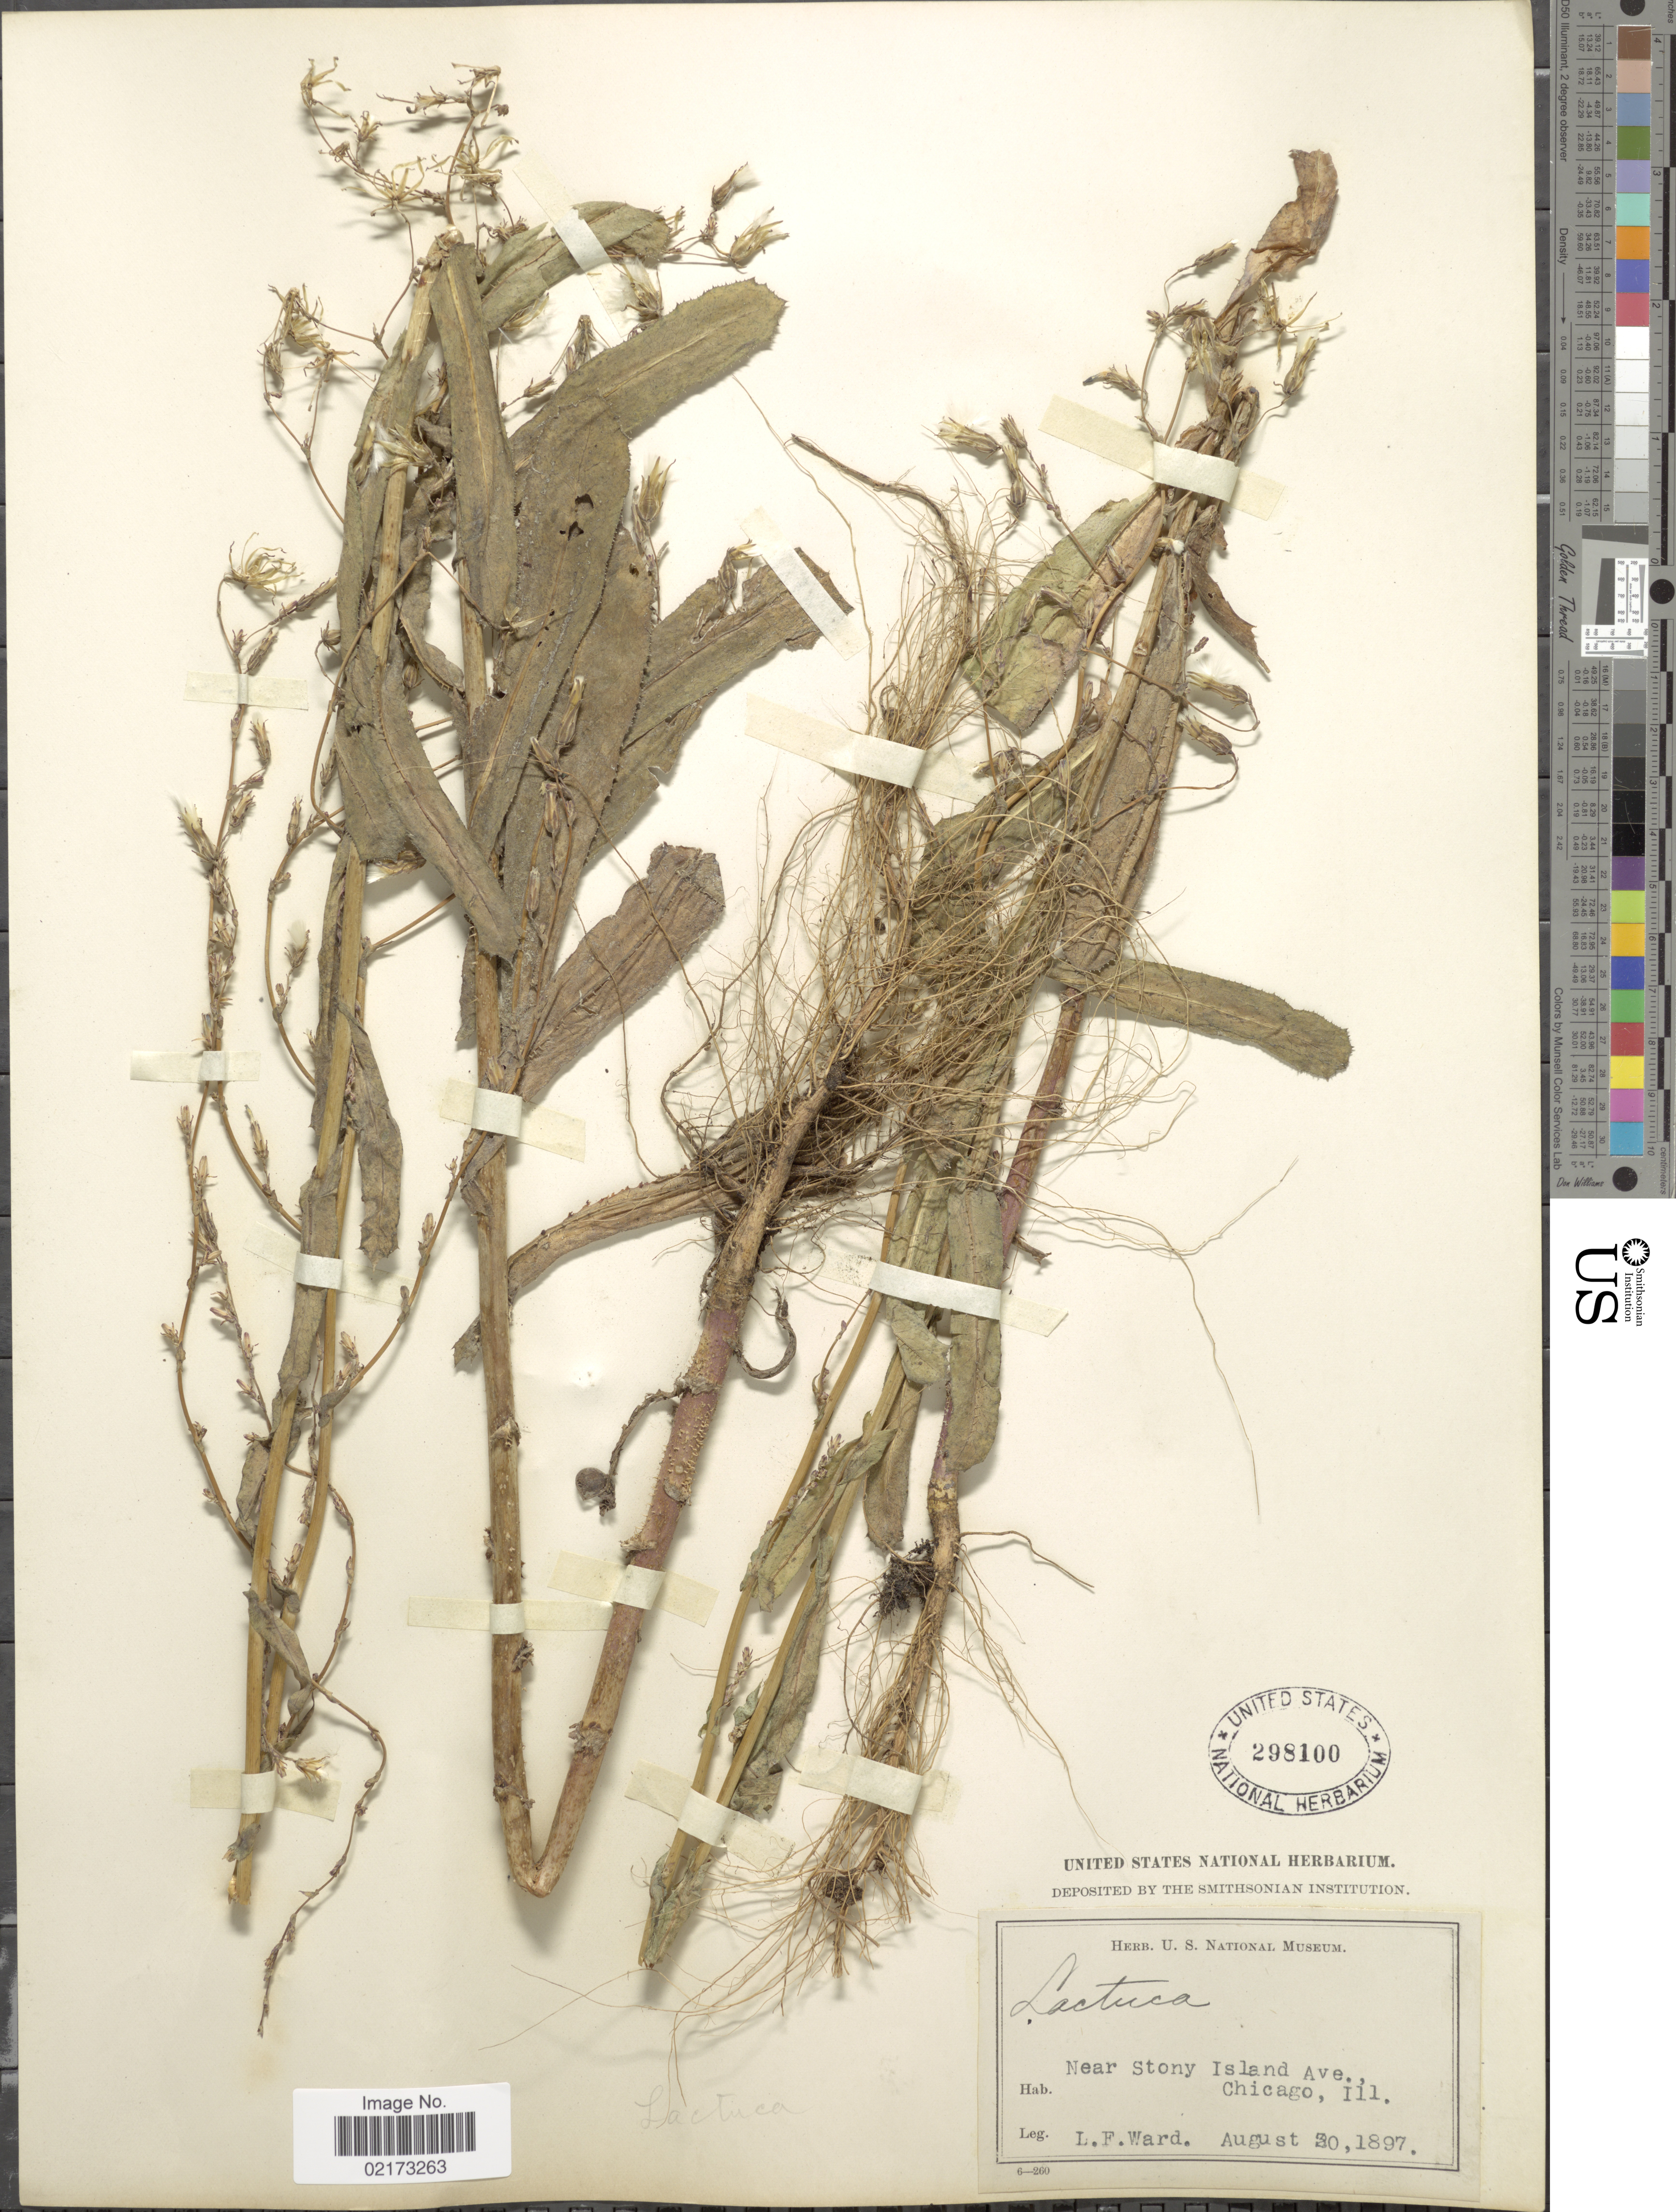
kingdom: Plantae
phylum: Tracheophyta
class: Magnoliopsida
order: Asterales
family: Asteraceae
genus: Lactuca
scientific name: Lactuca serriola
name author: L.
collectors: L. Ward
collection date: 1897-08-20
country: United States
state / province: Illinois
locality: Island Ave, Chicago, Ill.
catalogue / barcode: US 298100